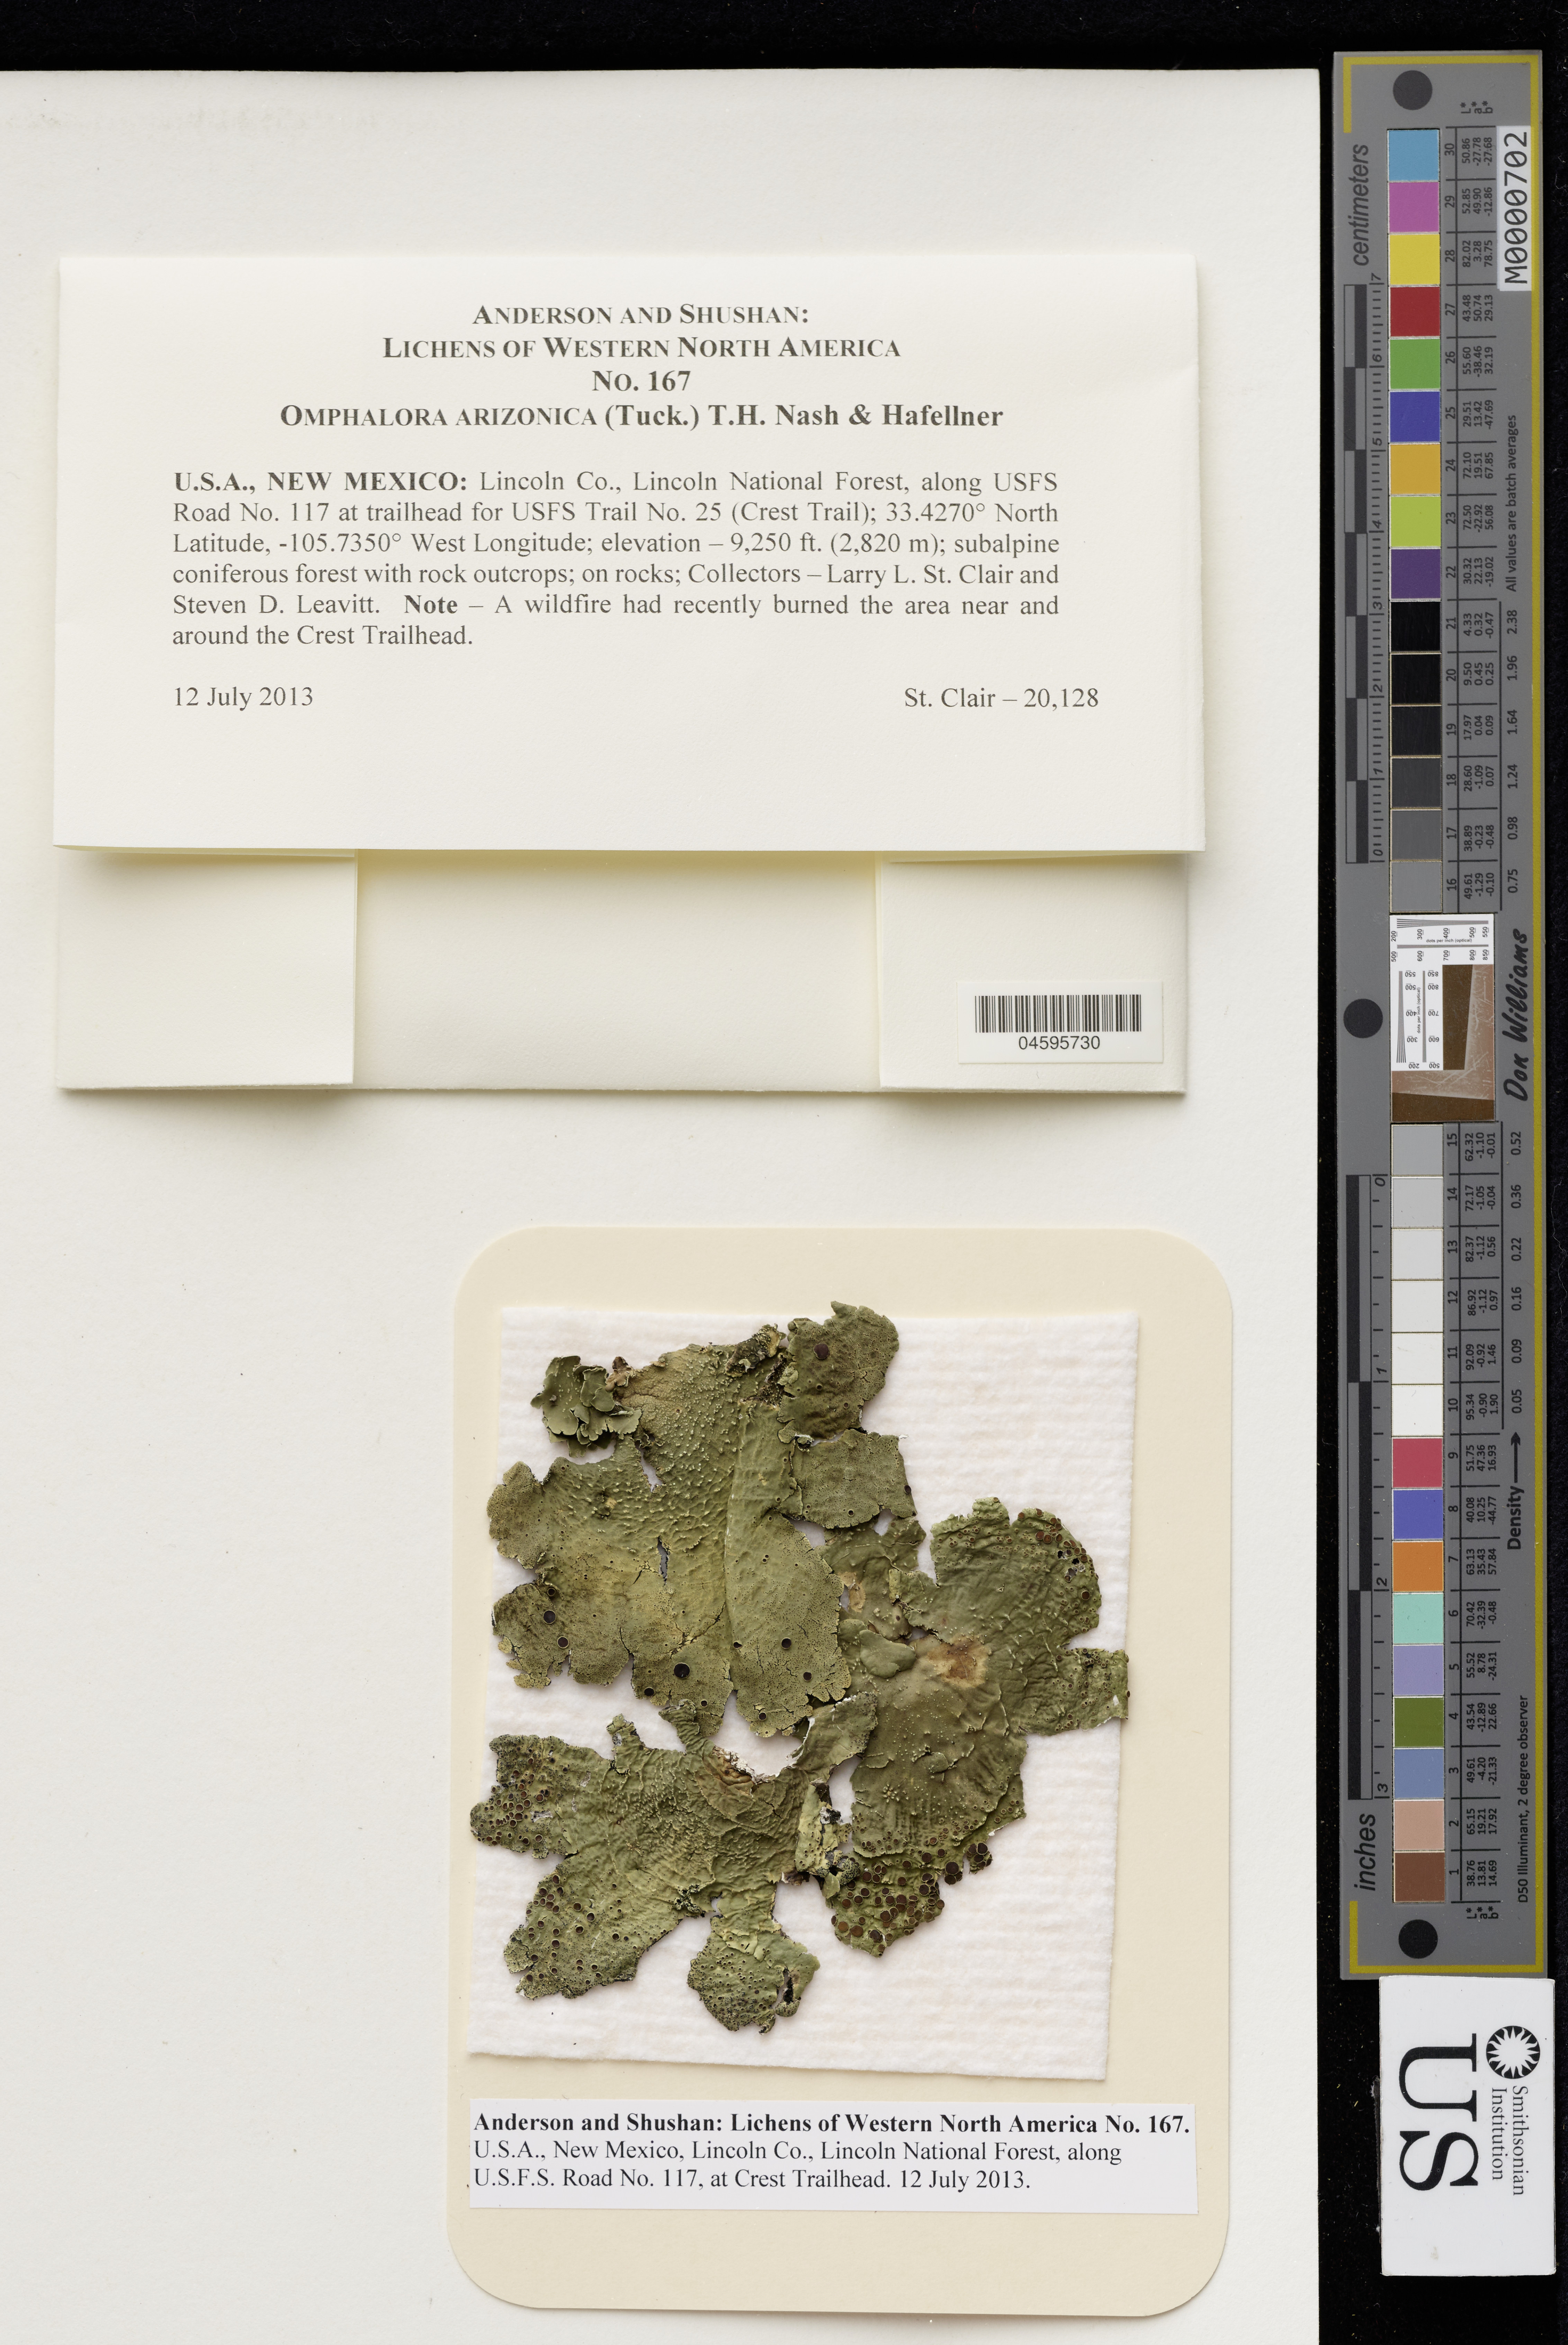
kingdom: Fungi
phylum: Ascomycota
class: Lecanoromycetes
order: Lecanorales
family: Parmeliaceae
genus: Omphalora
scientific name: Omphalora arizonica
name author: (Tuck. ex Willey) T.H. Nash & Hafellner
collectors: L.L. St.Clair & S. Leavitt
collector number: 20128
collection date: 2013-07-12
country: United States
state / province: New Mexico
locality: Western North America. Lincoln Co., Lincoln National Forest, along USFS Road No. 117 at trailhead for USFS Trail No. 25 (Crest Trail).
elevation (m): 2820